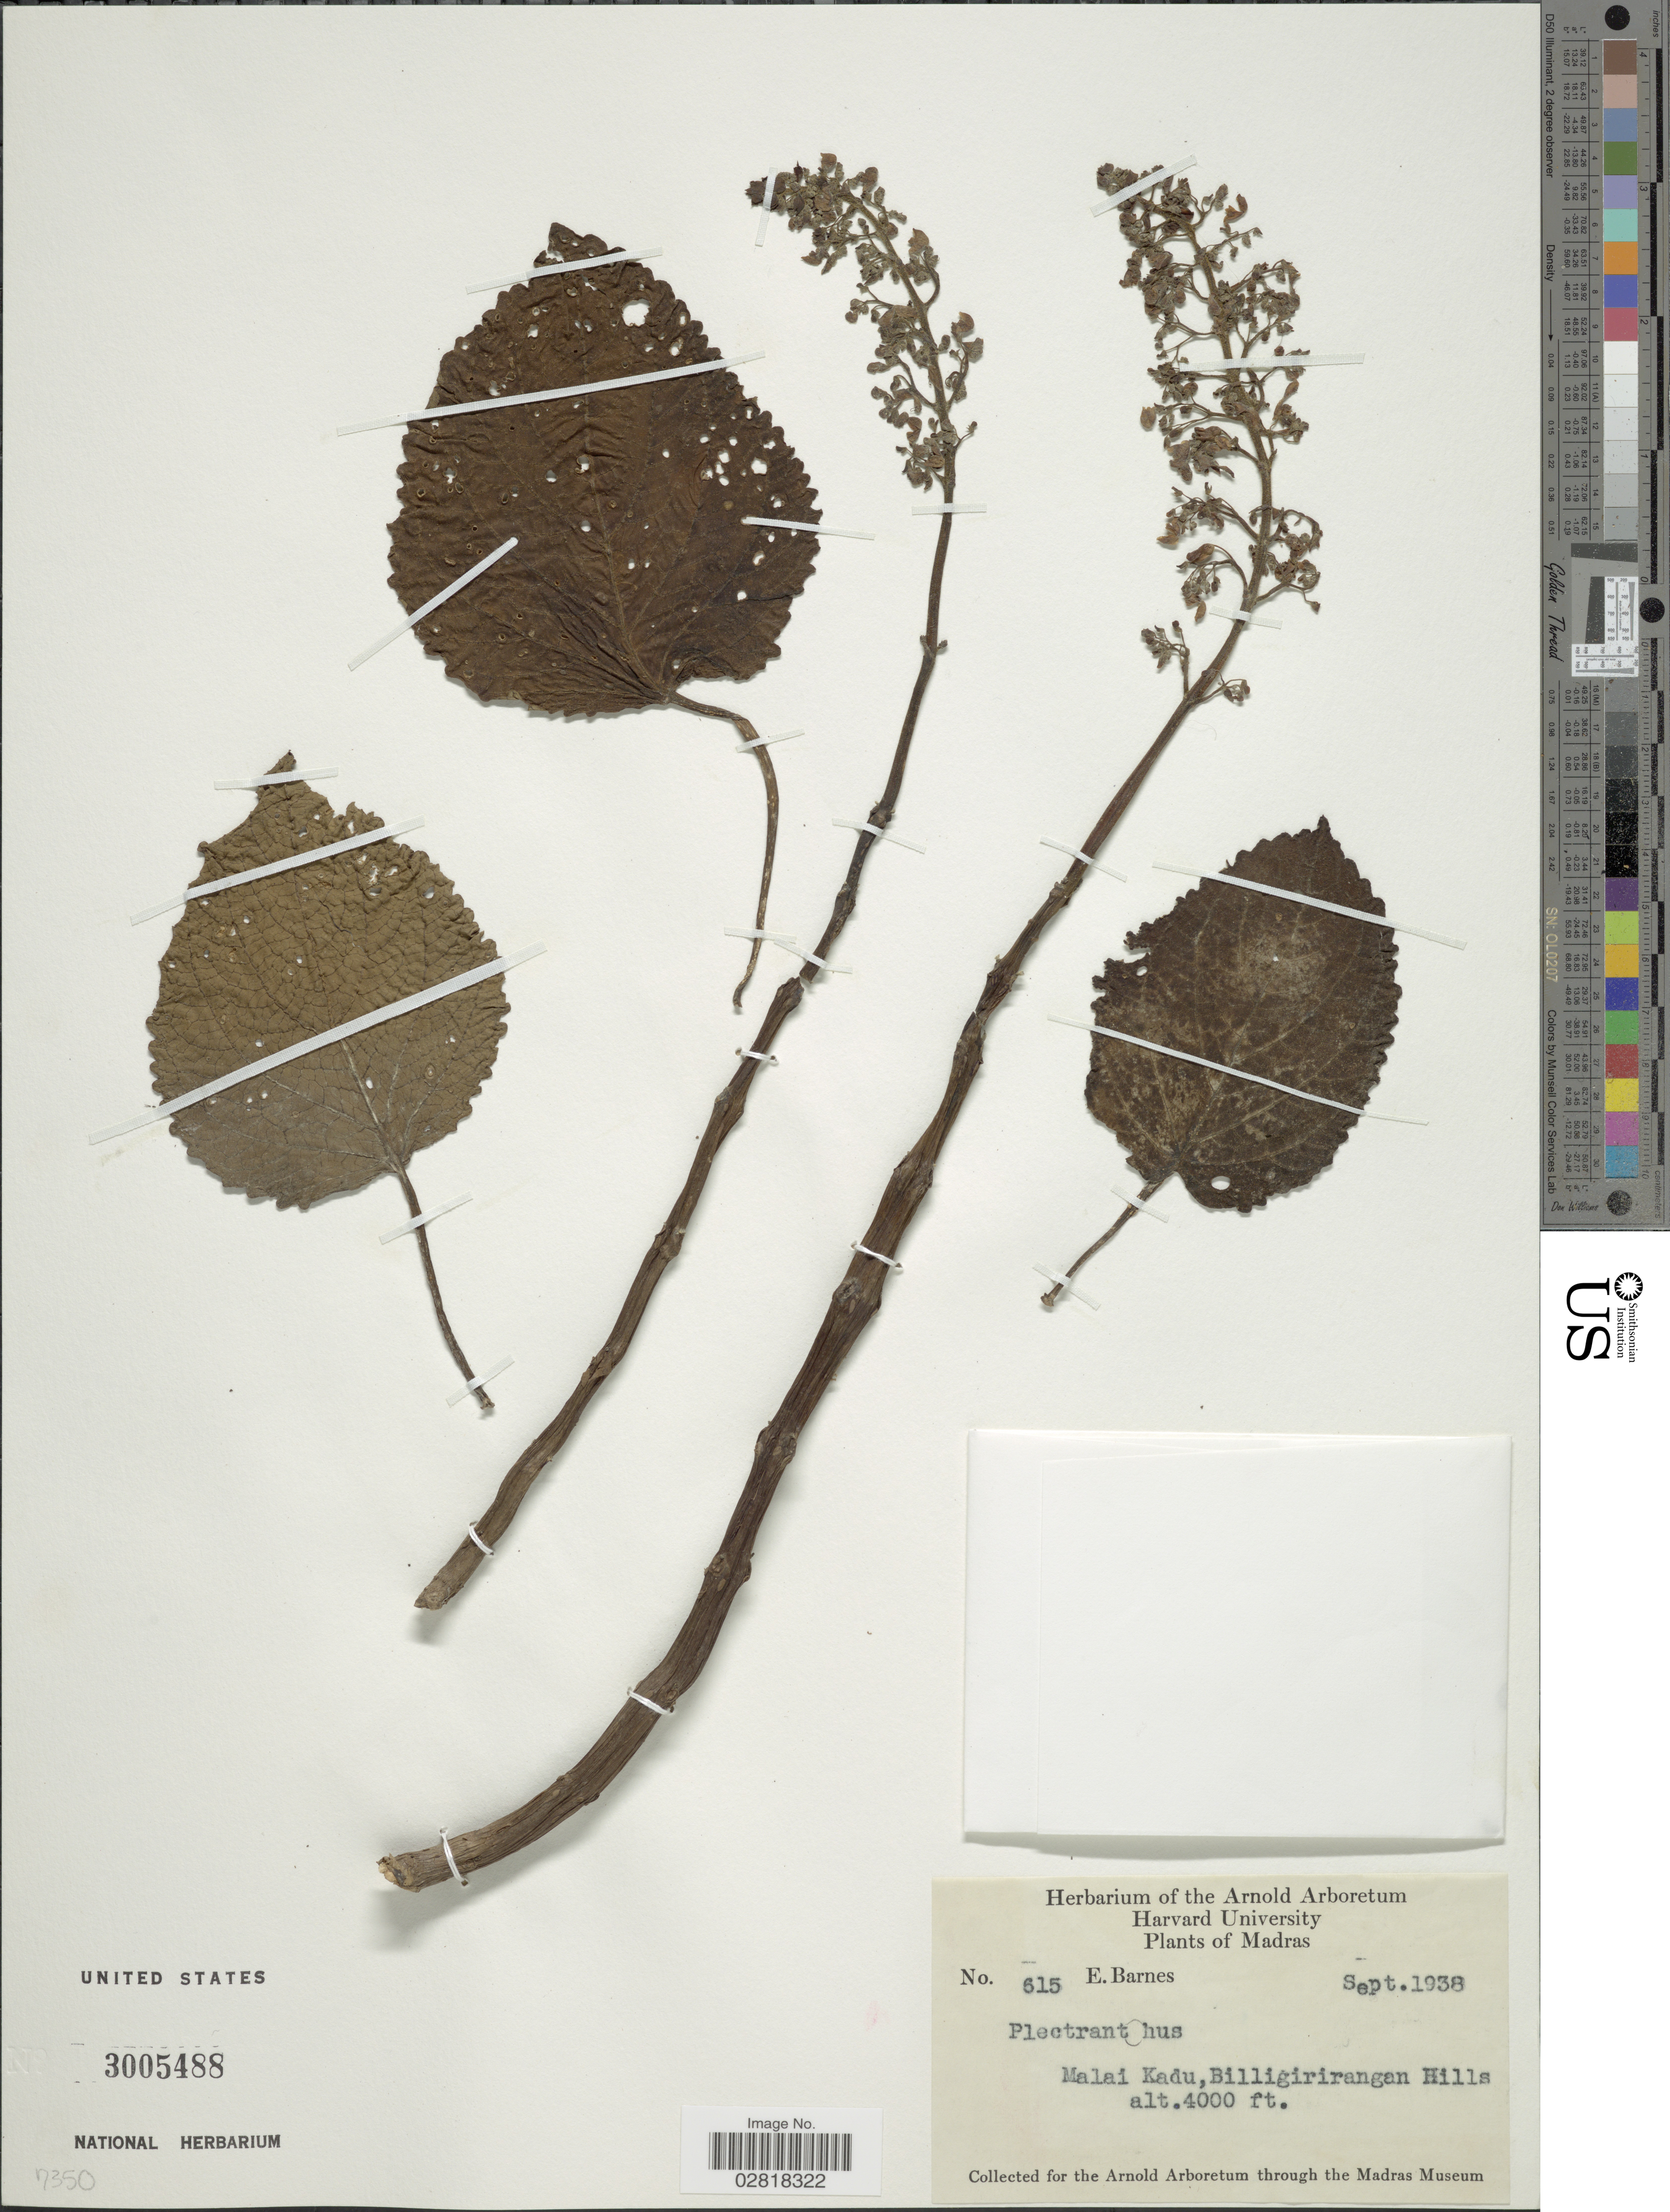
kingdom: Plantae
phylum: Tracheophyta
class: Magnoliopsida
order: Lamiales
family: Lamiaceae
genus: Plectranthus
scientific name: Plectranthus sp.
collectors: E. Barnes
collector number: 615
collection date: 1938-09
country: India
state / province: Karnataka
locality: Madras, Malai Kadu, Billigirirangan Hills.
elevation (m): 1219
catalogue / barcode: US 3005488